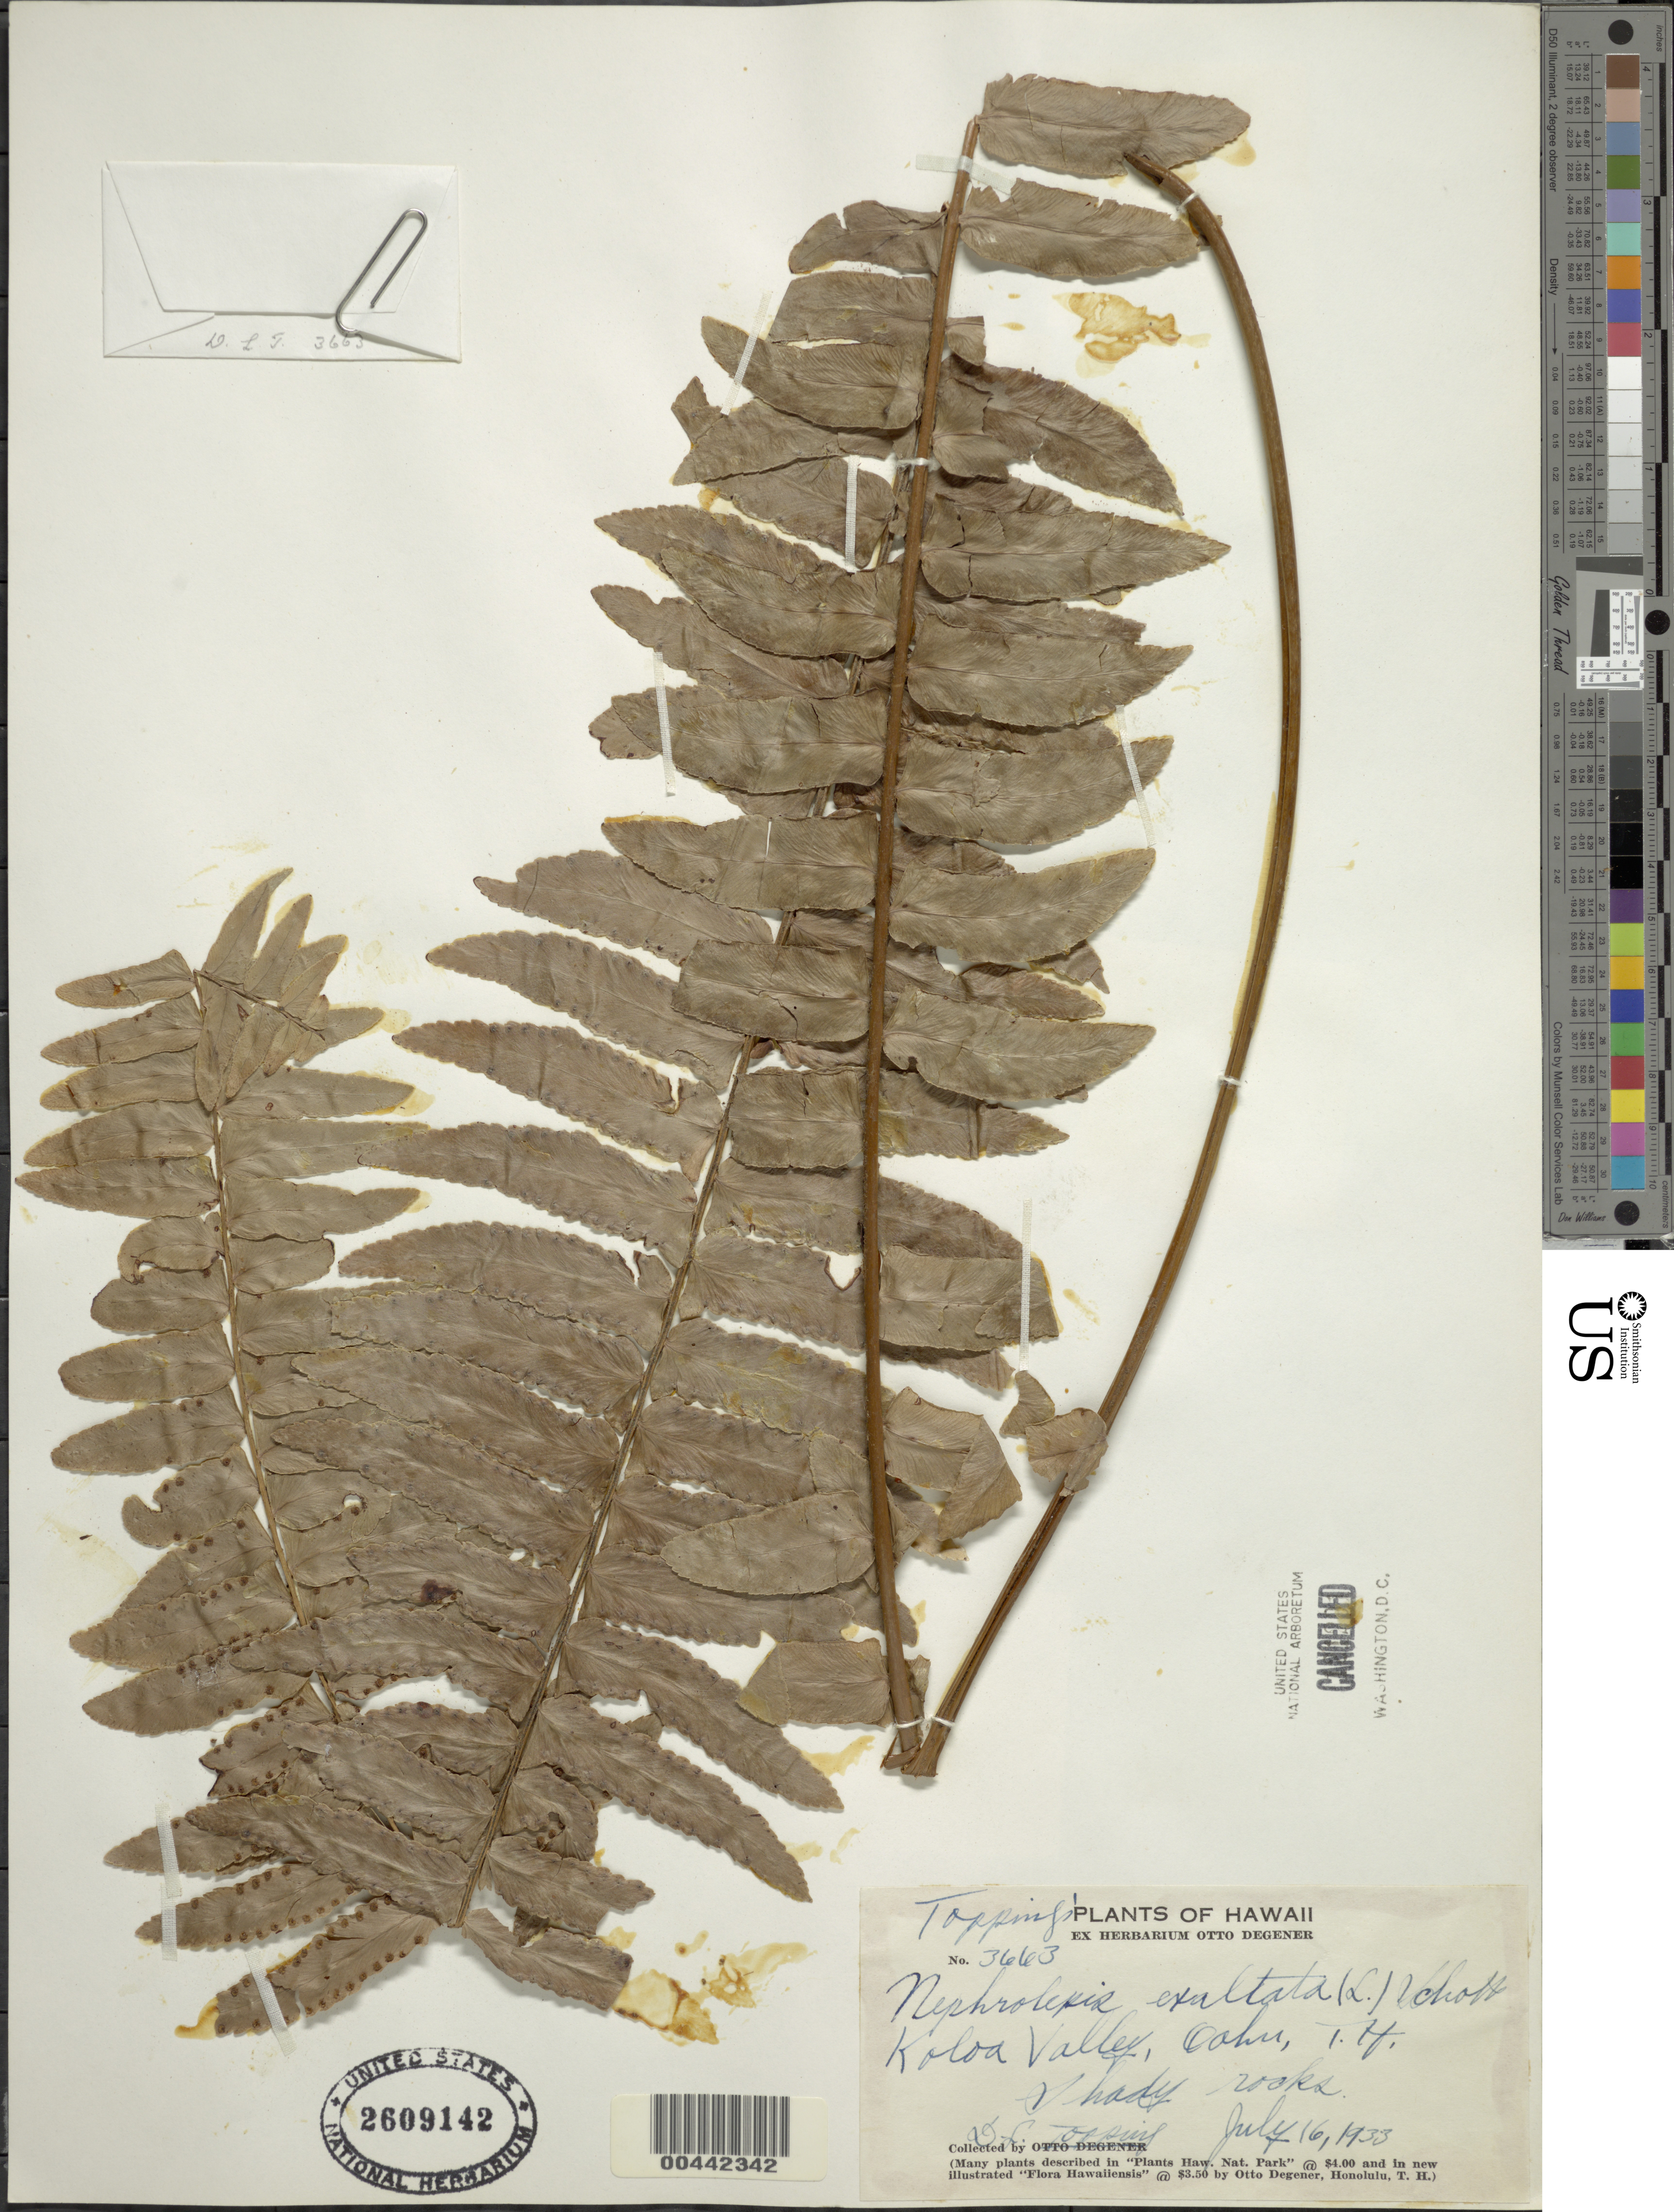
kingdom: Plantae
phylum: Tracheophyta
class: Polypodiopsida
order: Polypodiales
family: Nephrolepidaceae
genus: Nephrolepis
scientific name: Nephrolepis exaltata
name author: (L.) Schott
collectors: D. L. Topping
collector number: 3663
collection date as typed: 16 Jul 1933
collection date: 1933-07-16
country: United States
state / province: Hawaii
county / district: Honolulu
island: Oahu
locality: Koloa Valley, Oahu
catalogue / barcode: US 2609142